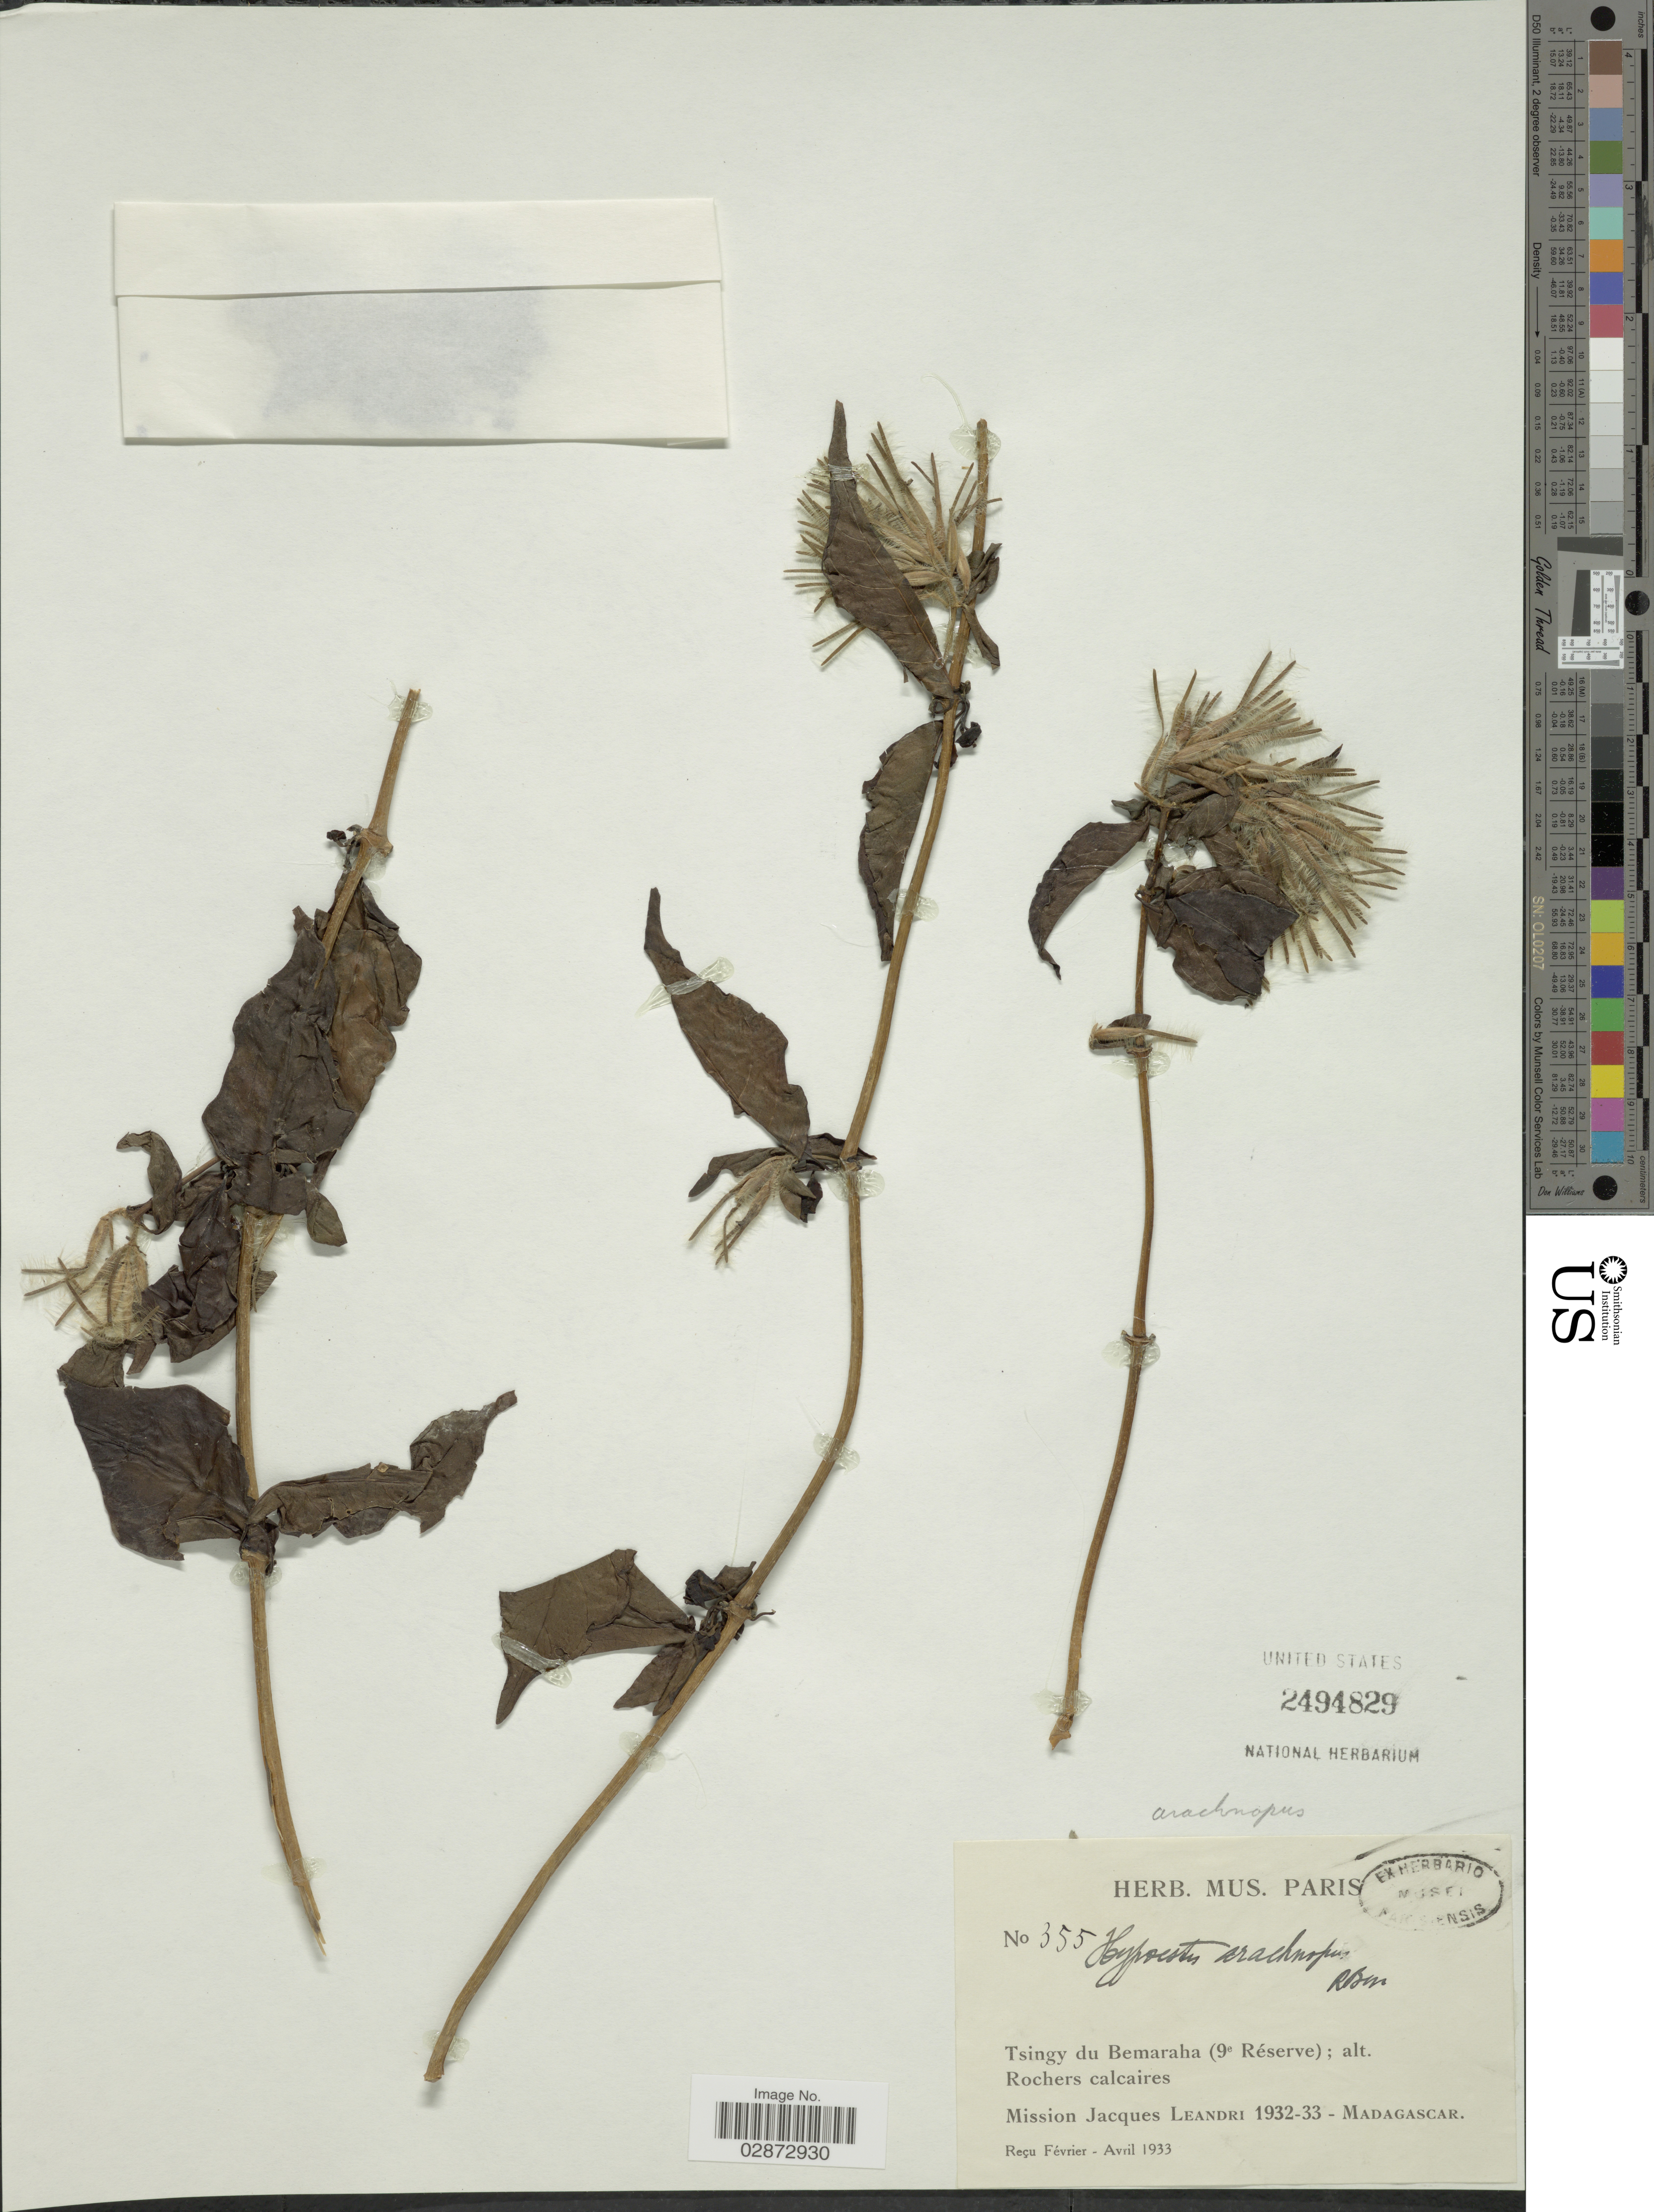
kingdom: Plantae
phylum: Tracheophyta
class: Magnoliopsida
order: Lamiales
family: Acanthaceae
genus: Hypoestes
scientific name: Hypoestes arachnopus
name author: Benoist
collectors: J. Leandri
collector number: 355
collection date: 1932/1933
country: Madagascar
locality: Tsingy du Bemaraha (9e Réserve), Rochers calcaires.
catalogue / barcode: US 2494829